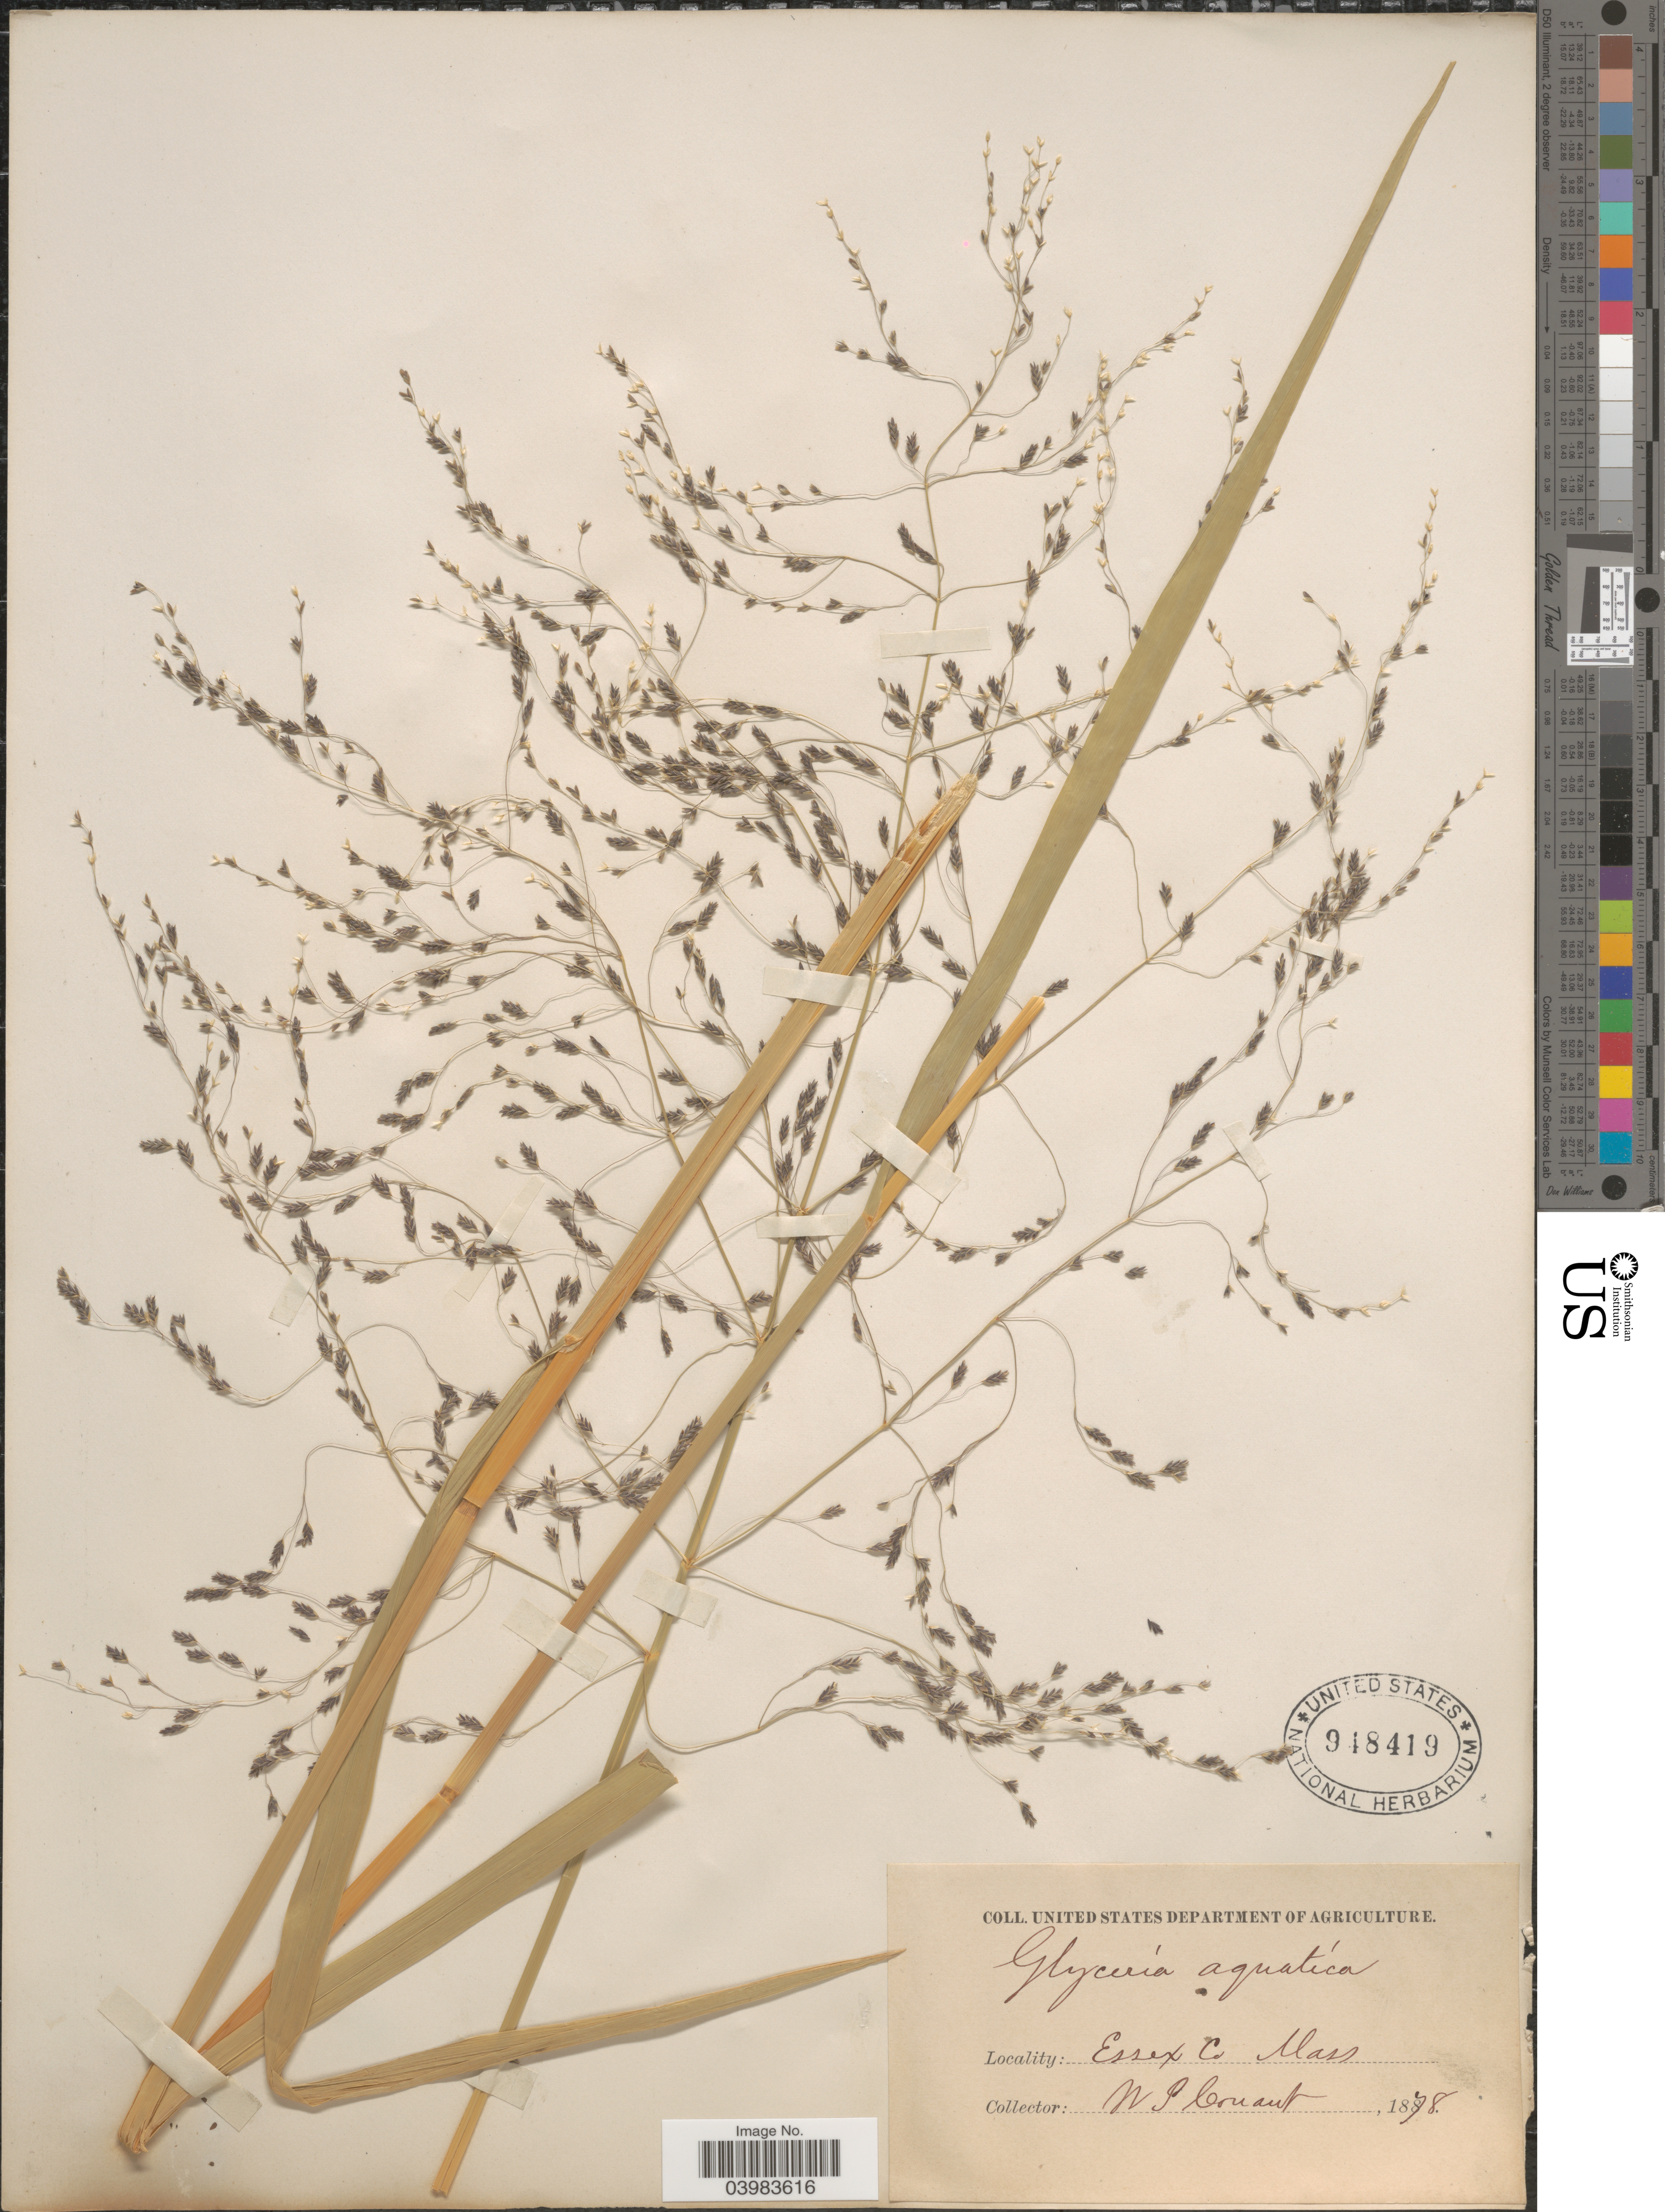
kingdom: Plantae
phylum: Tracheophyta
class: Liliopsida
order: Poales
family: Poaceae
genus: Glyceria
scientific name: Glyceria grandis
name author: S. Watson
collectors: W. P. Conant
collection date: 1878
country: United States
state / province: Massachusetts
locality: Essex Co.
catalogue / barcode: US 948419